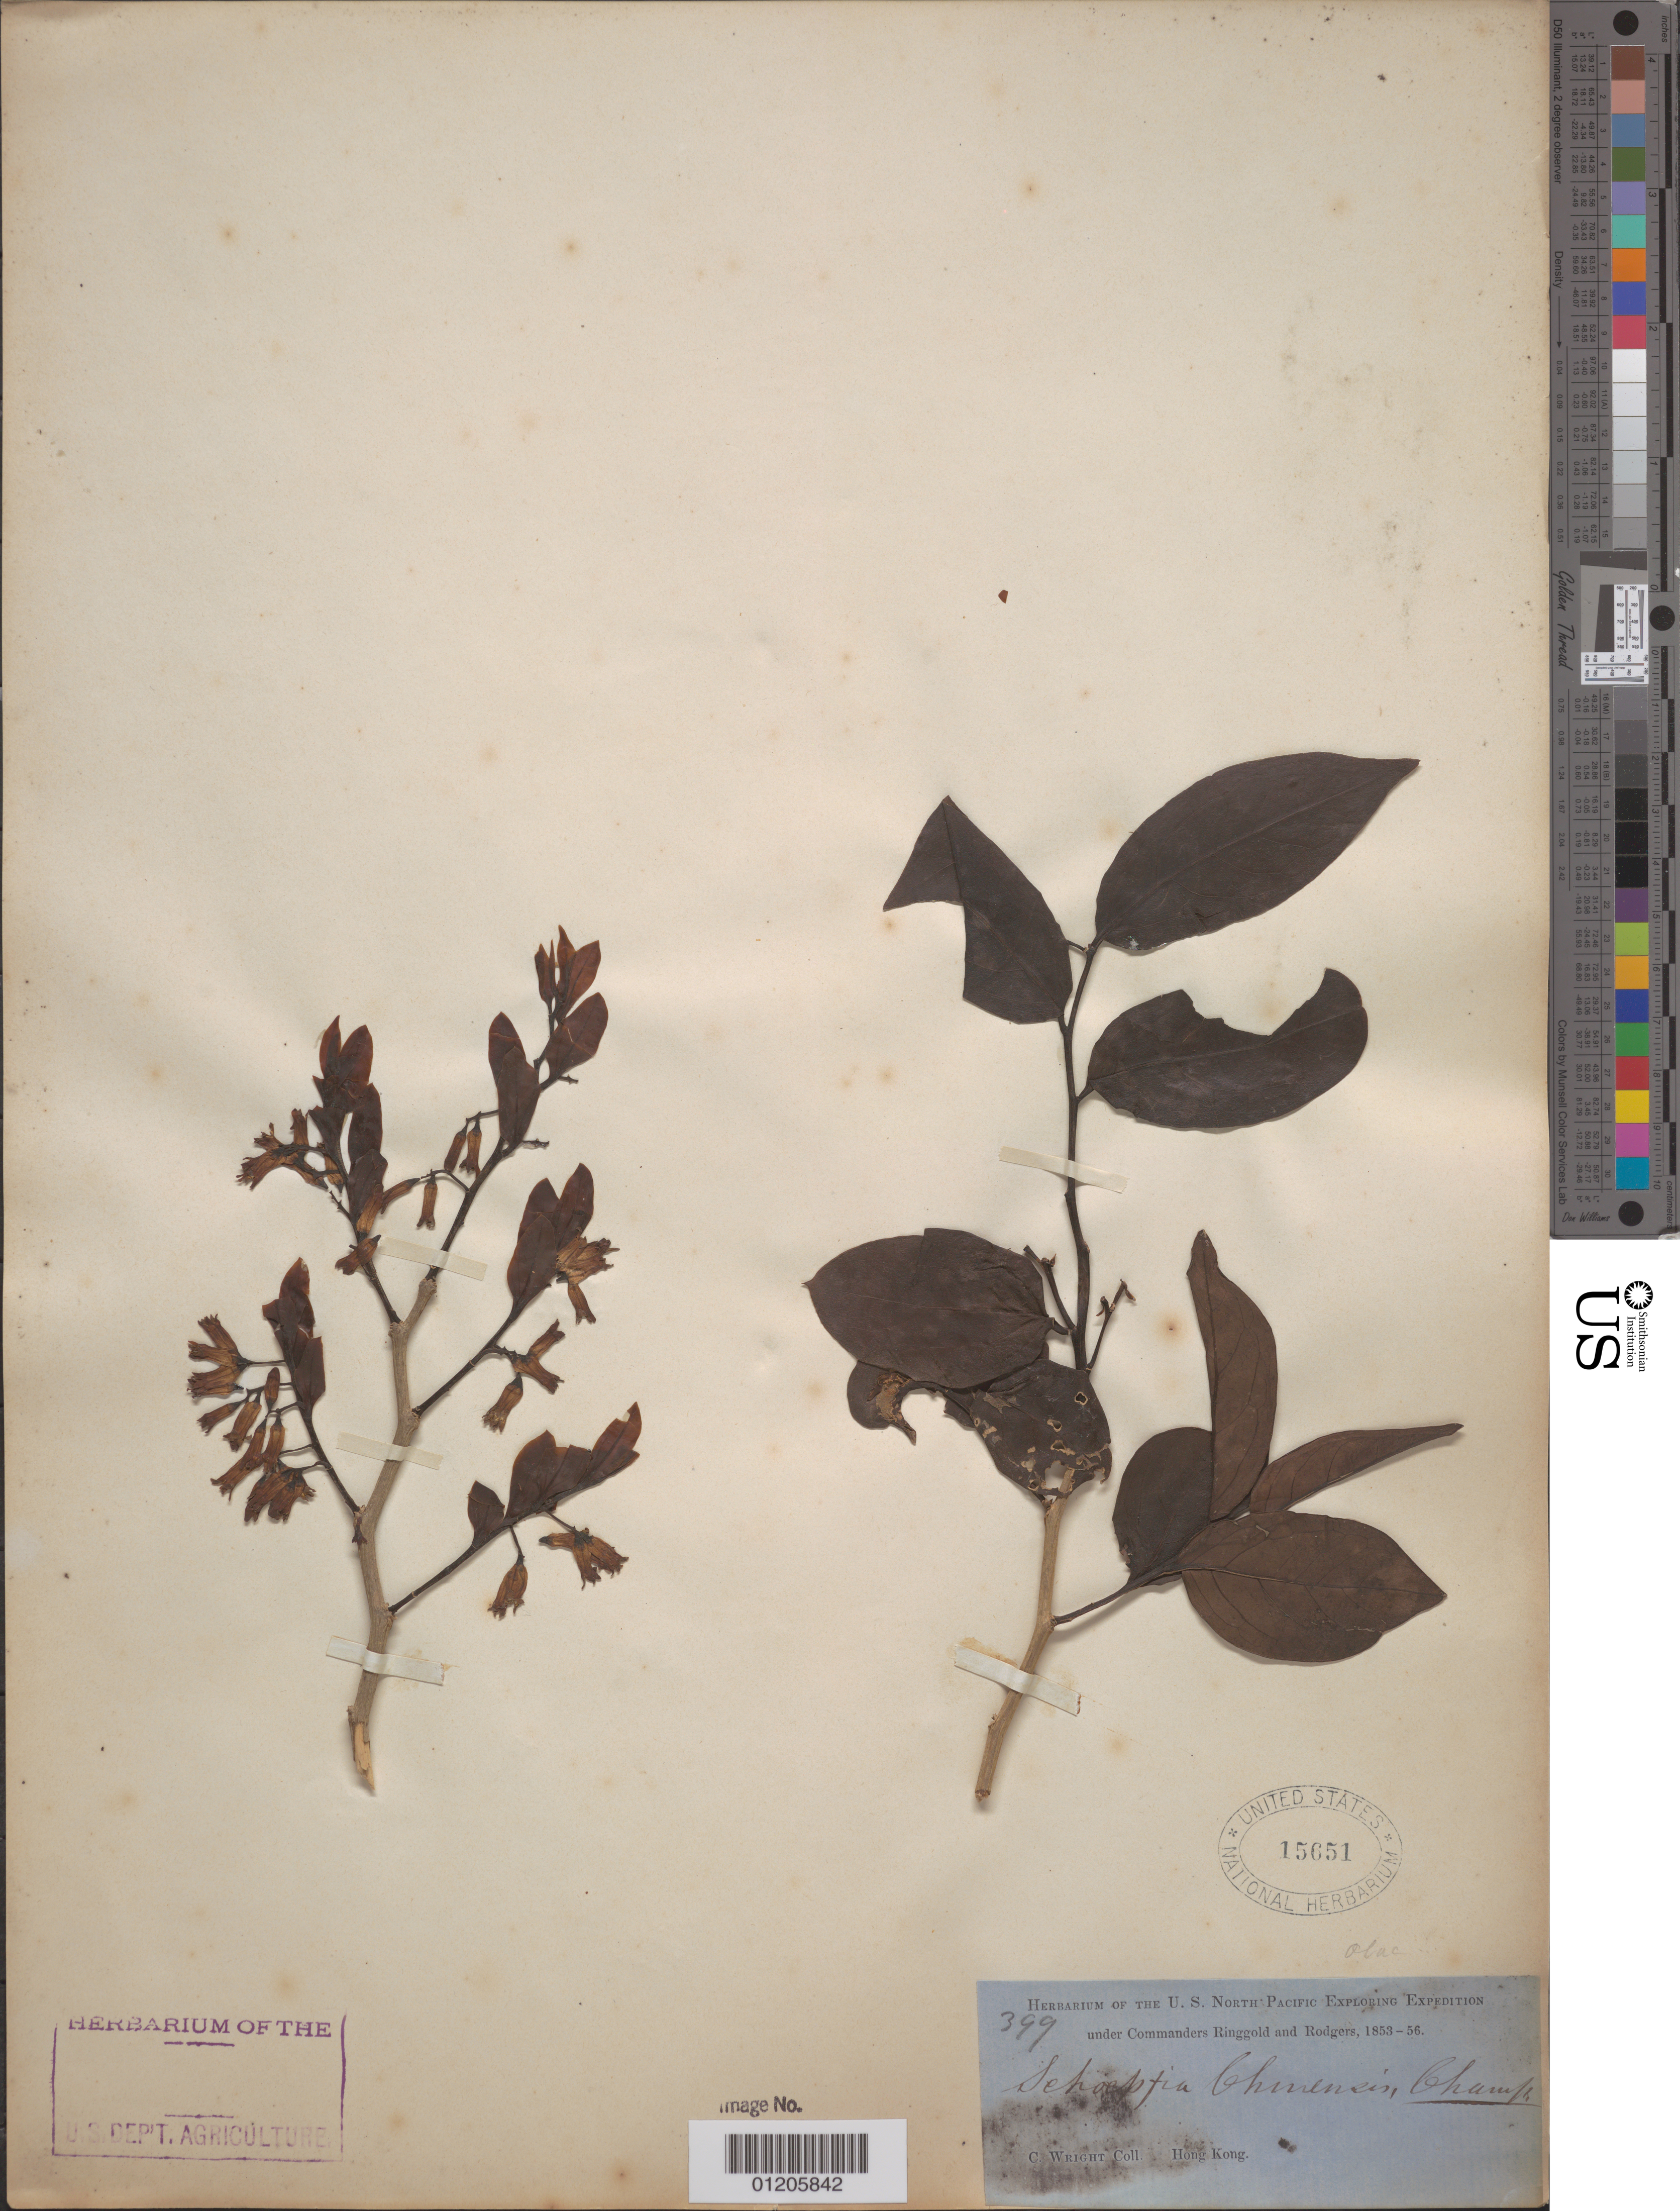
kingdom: Plantae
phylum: Tracheophyta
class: Magnoliopsida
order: Santalales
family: Schoepfiaceae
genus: Schoepfia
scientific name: Schoepfia chinensis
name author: Gardner & Champ.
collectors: C. Wright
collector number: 399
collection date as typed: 1853 to -- -- 1856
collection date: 1853/1856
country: China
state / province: Hong Kong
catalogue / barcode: US 15651